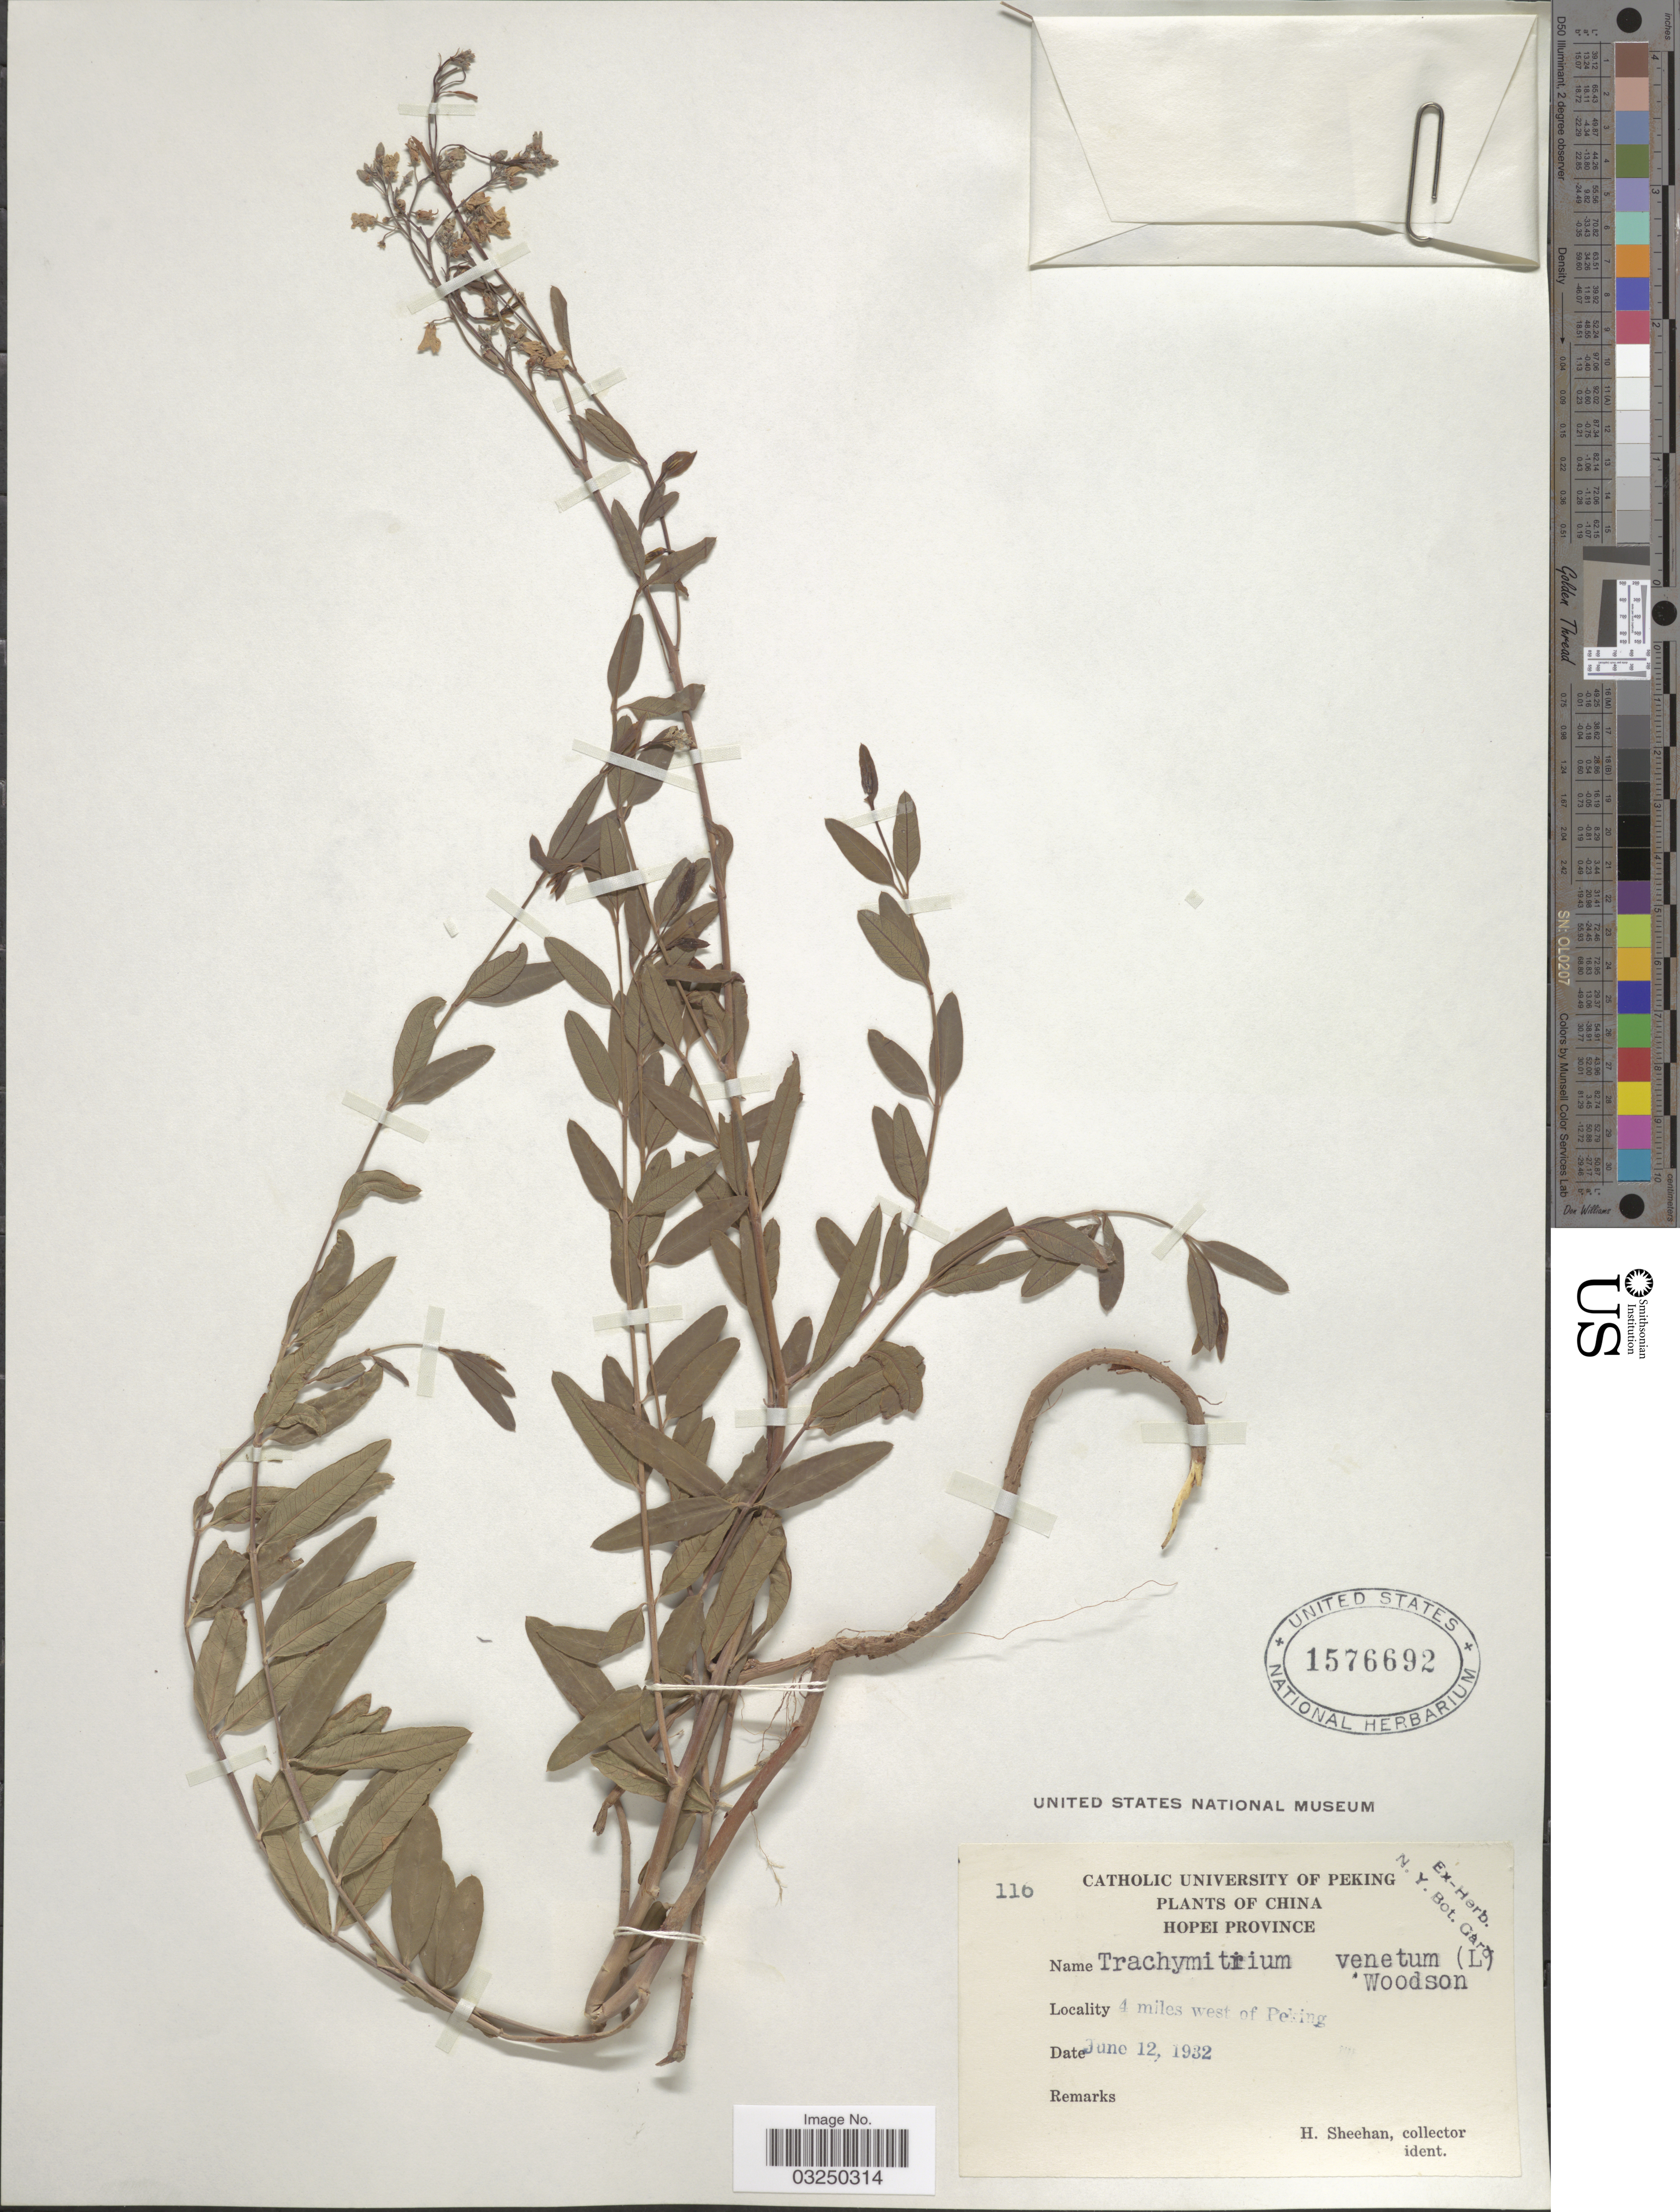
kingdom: Plantae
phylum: Tracheophyta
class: Magnoliopsida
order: Gentianales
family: Apocynaceae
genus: Apocynum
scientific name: Apocynum venetum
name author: L.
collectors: H. Sheehan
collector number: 116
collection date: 1932-06-12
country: China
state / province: Hebei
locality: Hopei Province, 4 miles west of Peking.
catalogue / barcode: US 1576692